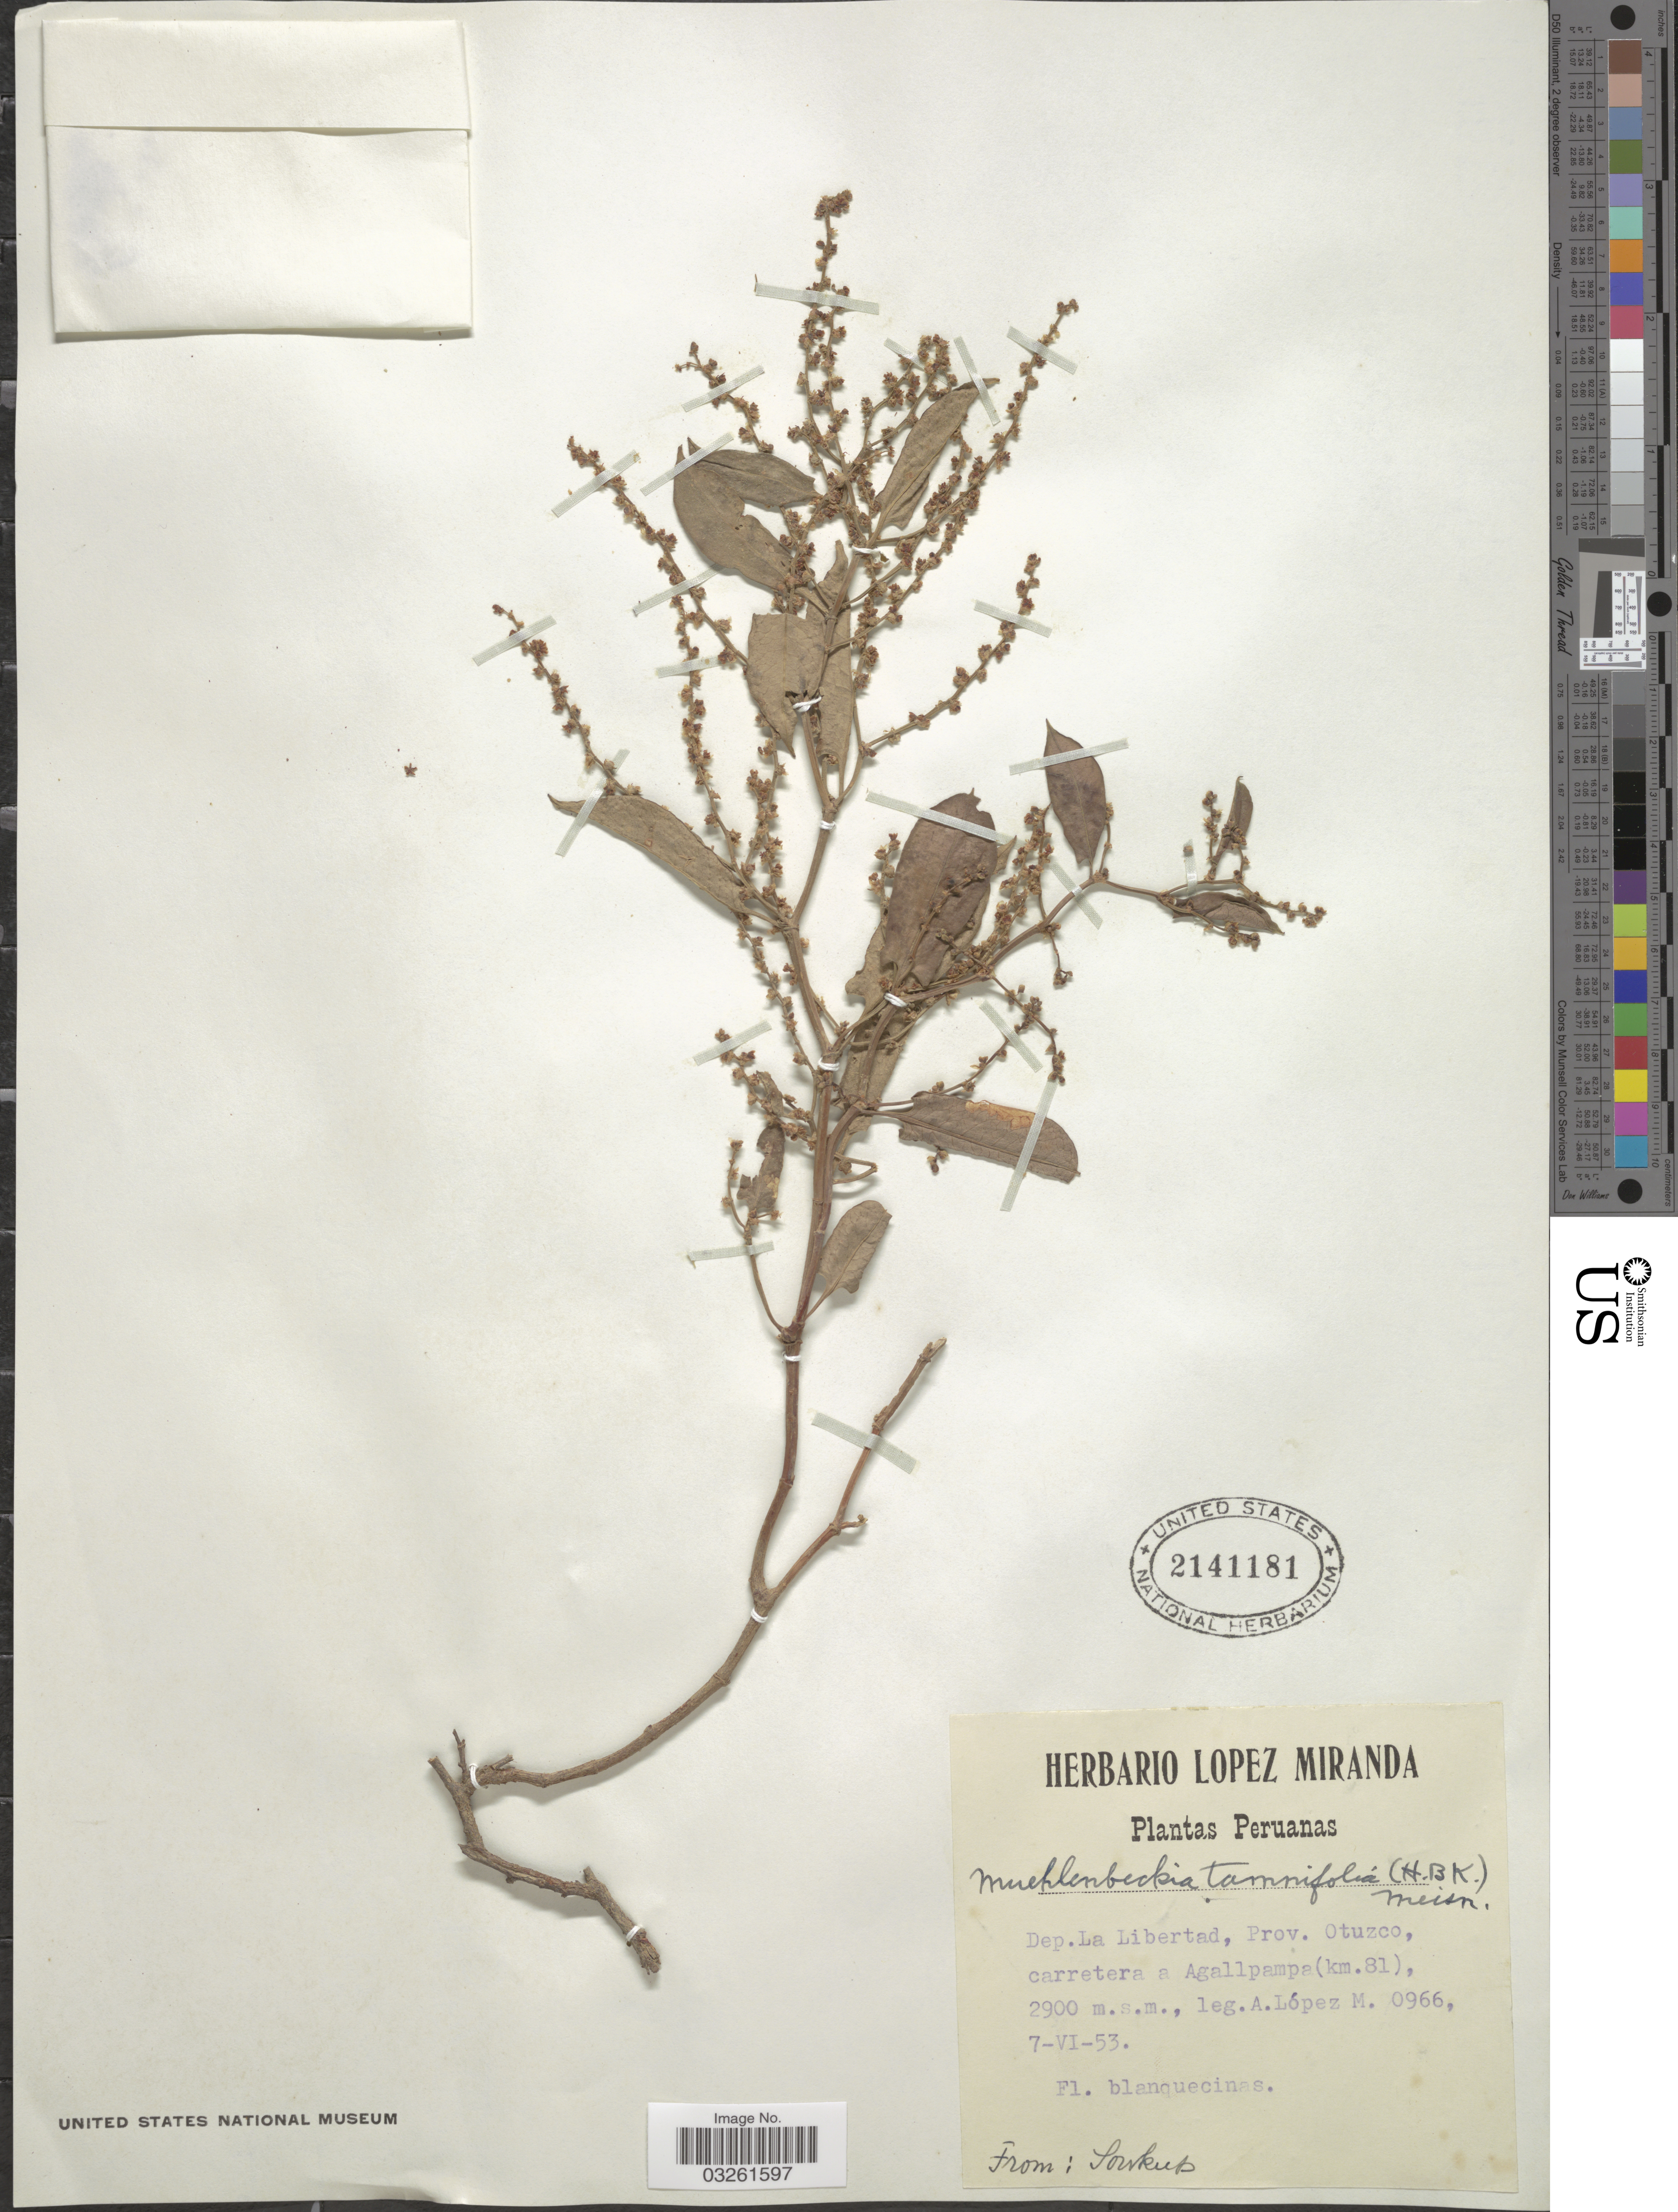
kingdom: Plantae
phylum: Tracheophyta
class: Magnoliopsida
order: Caryophyllales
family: Polygonaceae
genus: Muehlenbeckia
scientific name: Muehlenbeckia tamnifolia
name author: (Kunth) Meisn.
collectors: A. López M.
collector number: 0966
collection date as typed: Transcribed d/m/y: 7/6/53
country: Peru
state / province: La Libertad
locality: Dep. La Libertad, Prov. Otuzco, carretera a Agallpampa (km.81).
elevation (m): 2900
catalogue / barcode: US 2141181